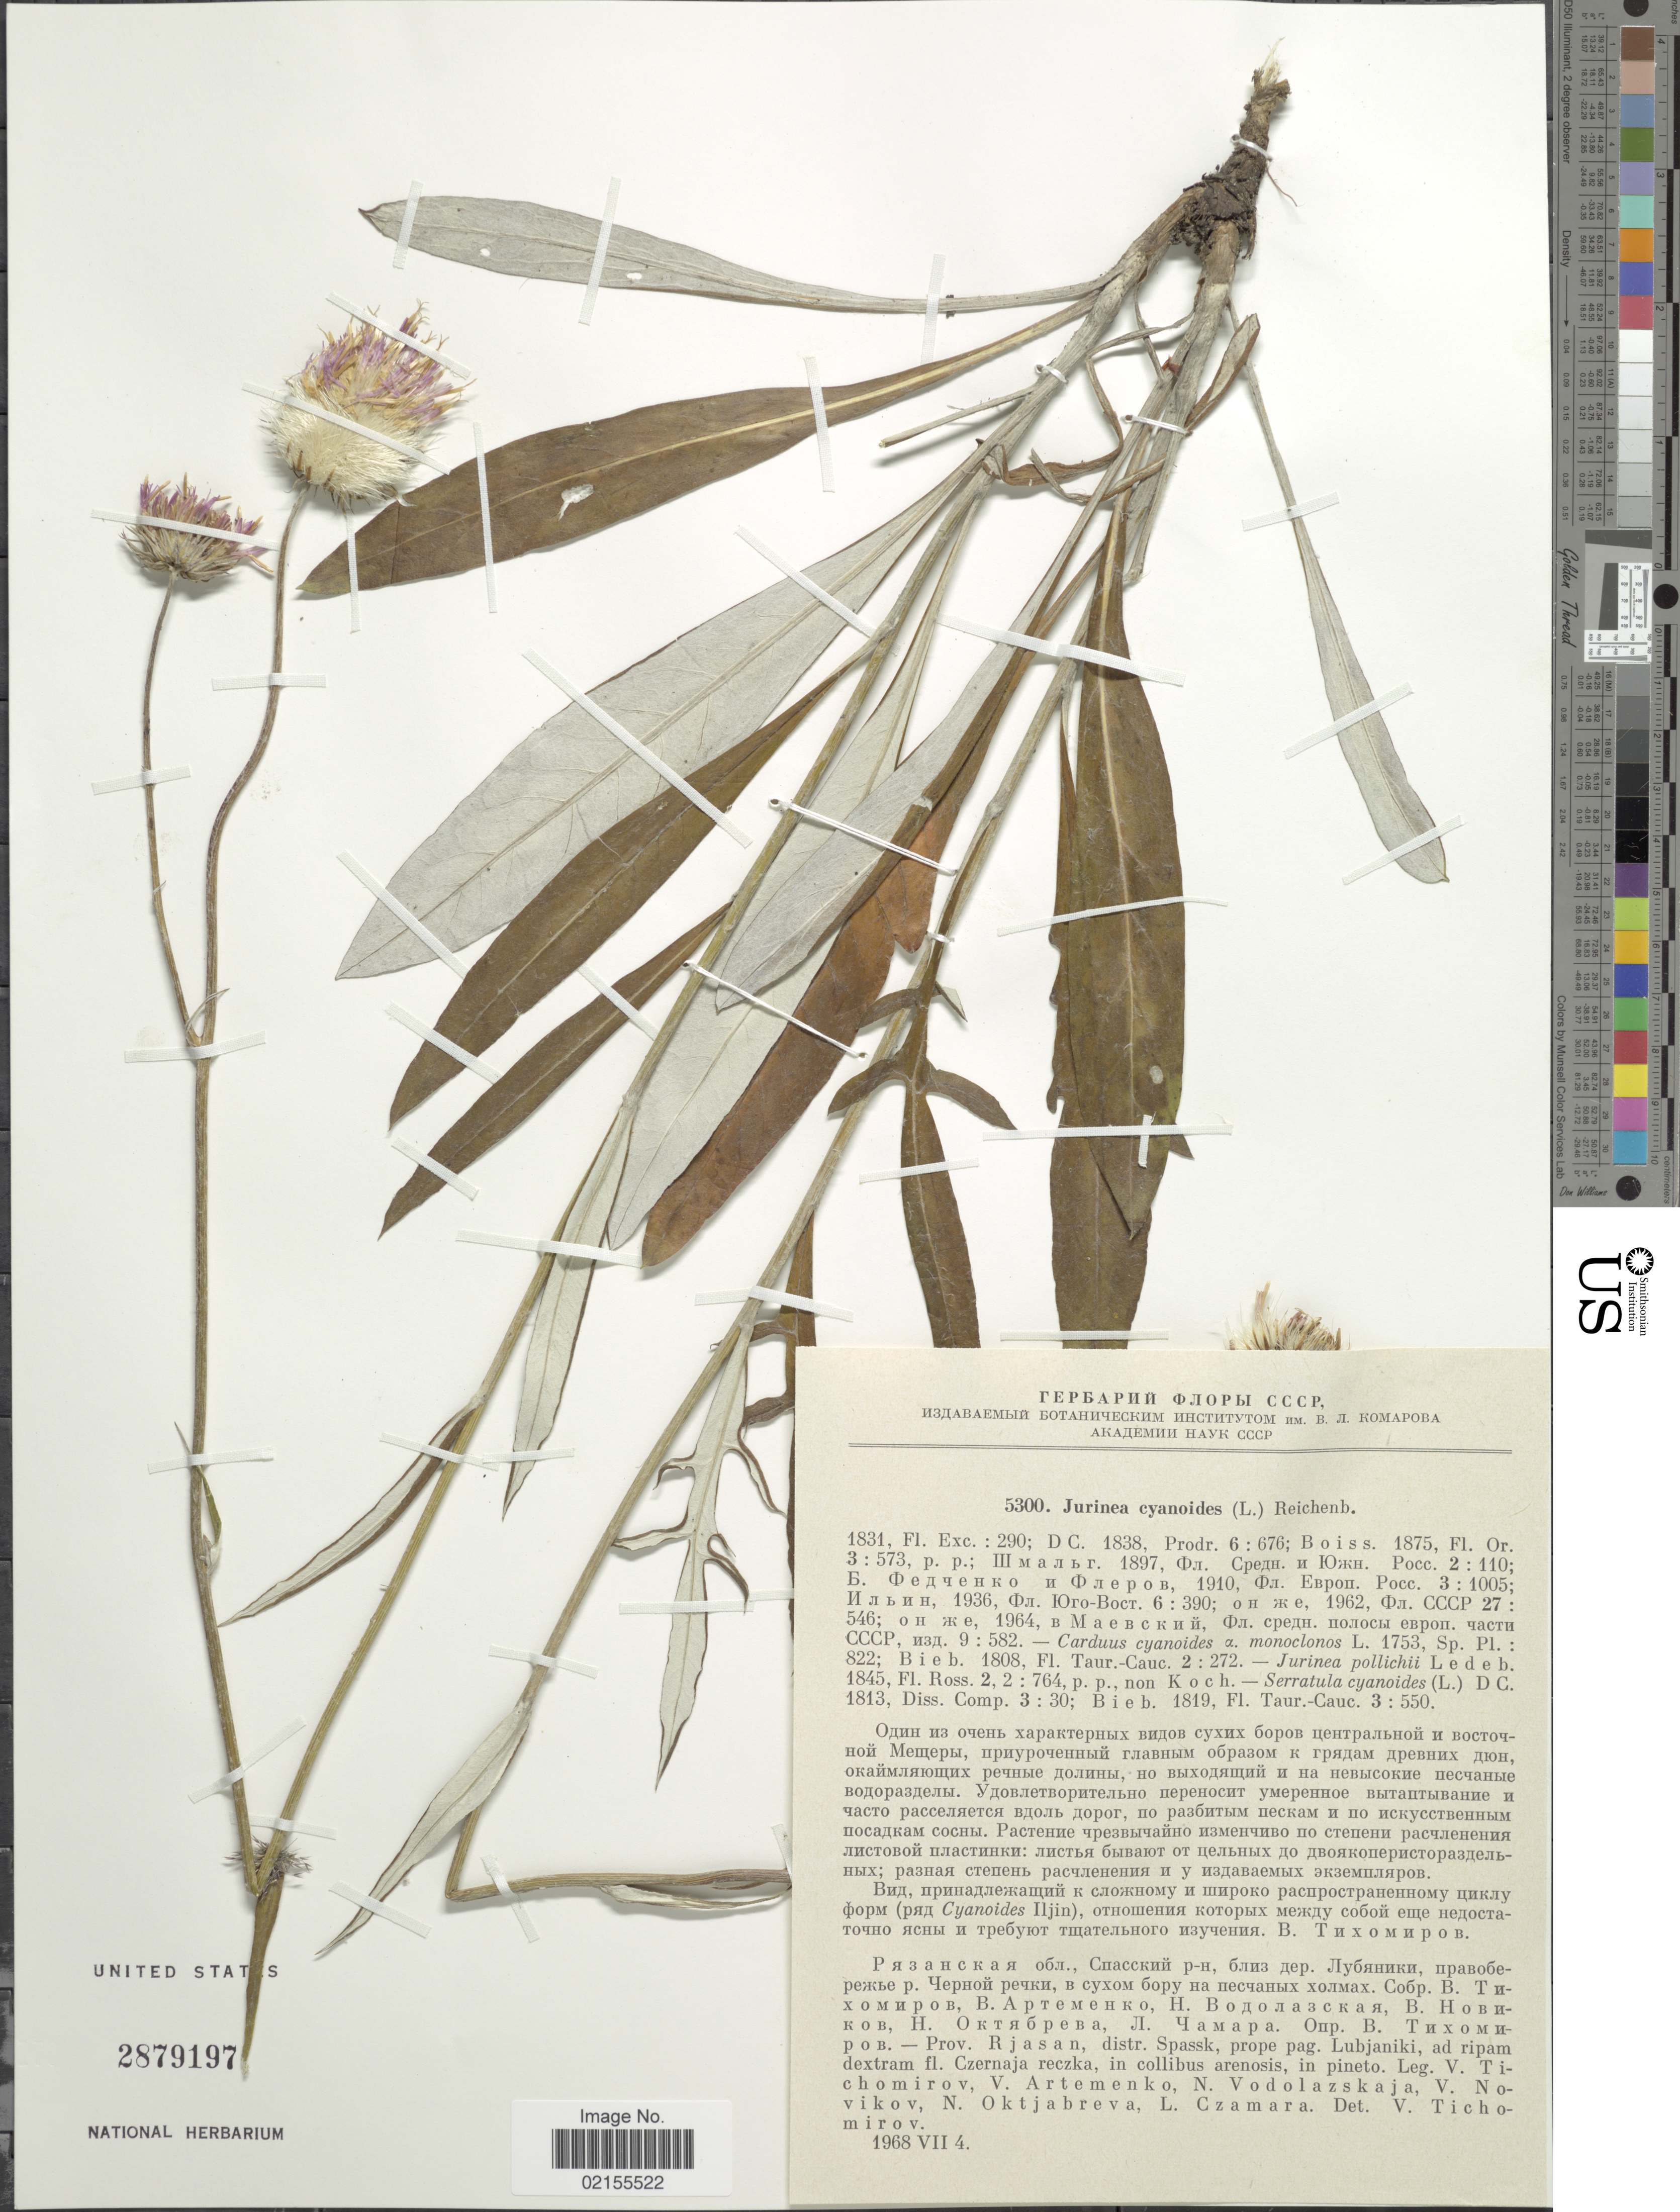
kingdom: Plantae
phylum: Tracheophyta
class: Magnoliopsida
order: Asterales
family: Asteraceae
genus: Jurinea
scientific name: Jurinea cyanoides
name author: (L.) Rchb.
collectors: V. Tichomirov, V. Artemenko, N. Vodolazskaja, V. Novikov & et al.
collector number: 5300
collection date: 1968-07-04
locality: Prov. Rjasan, distr. Spassk, prope pag. Lubjaniki, fl. Czernaja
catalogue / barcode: US 2879197